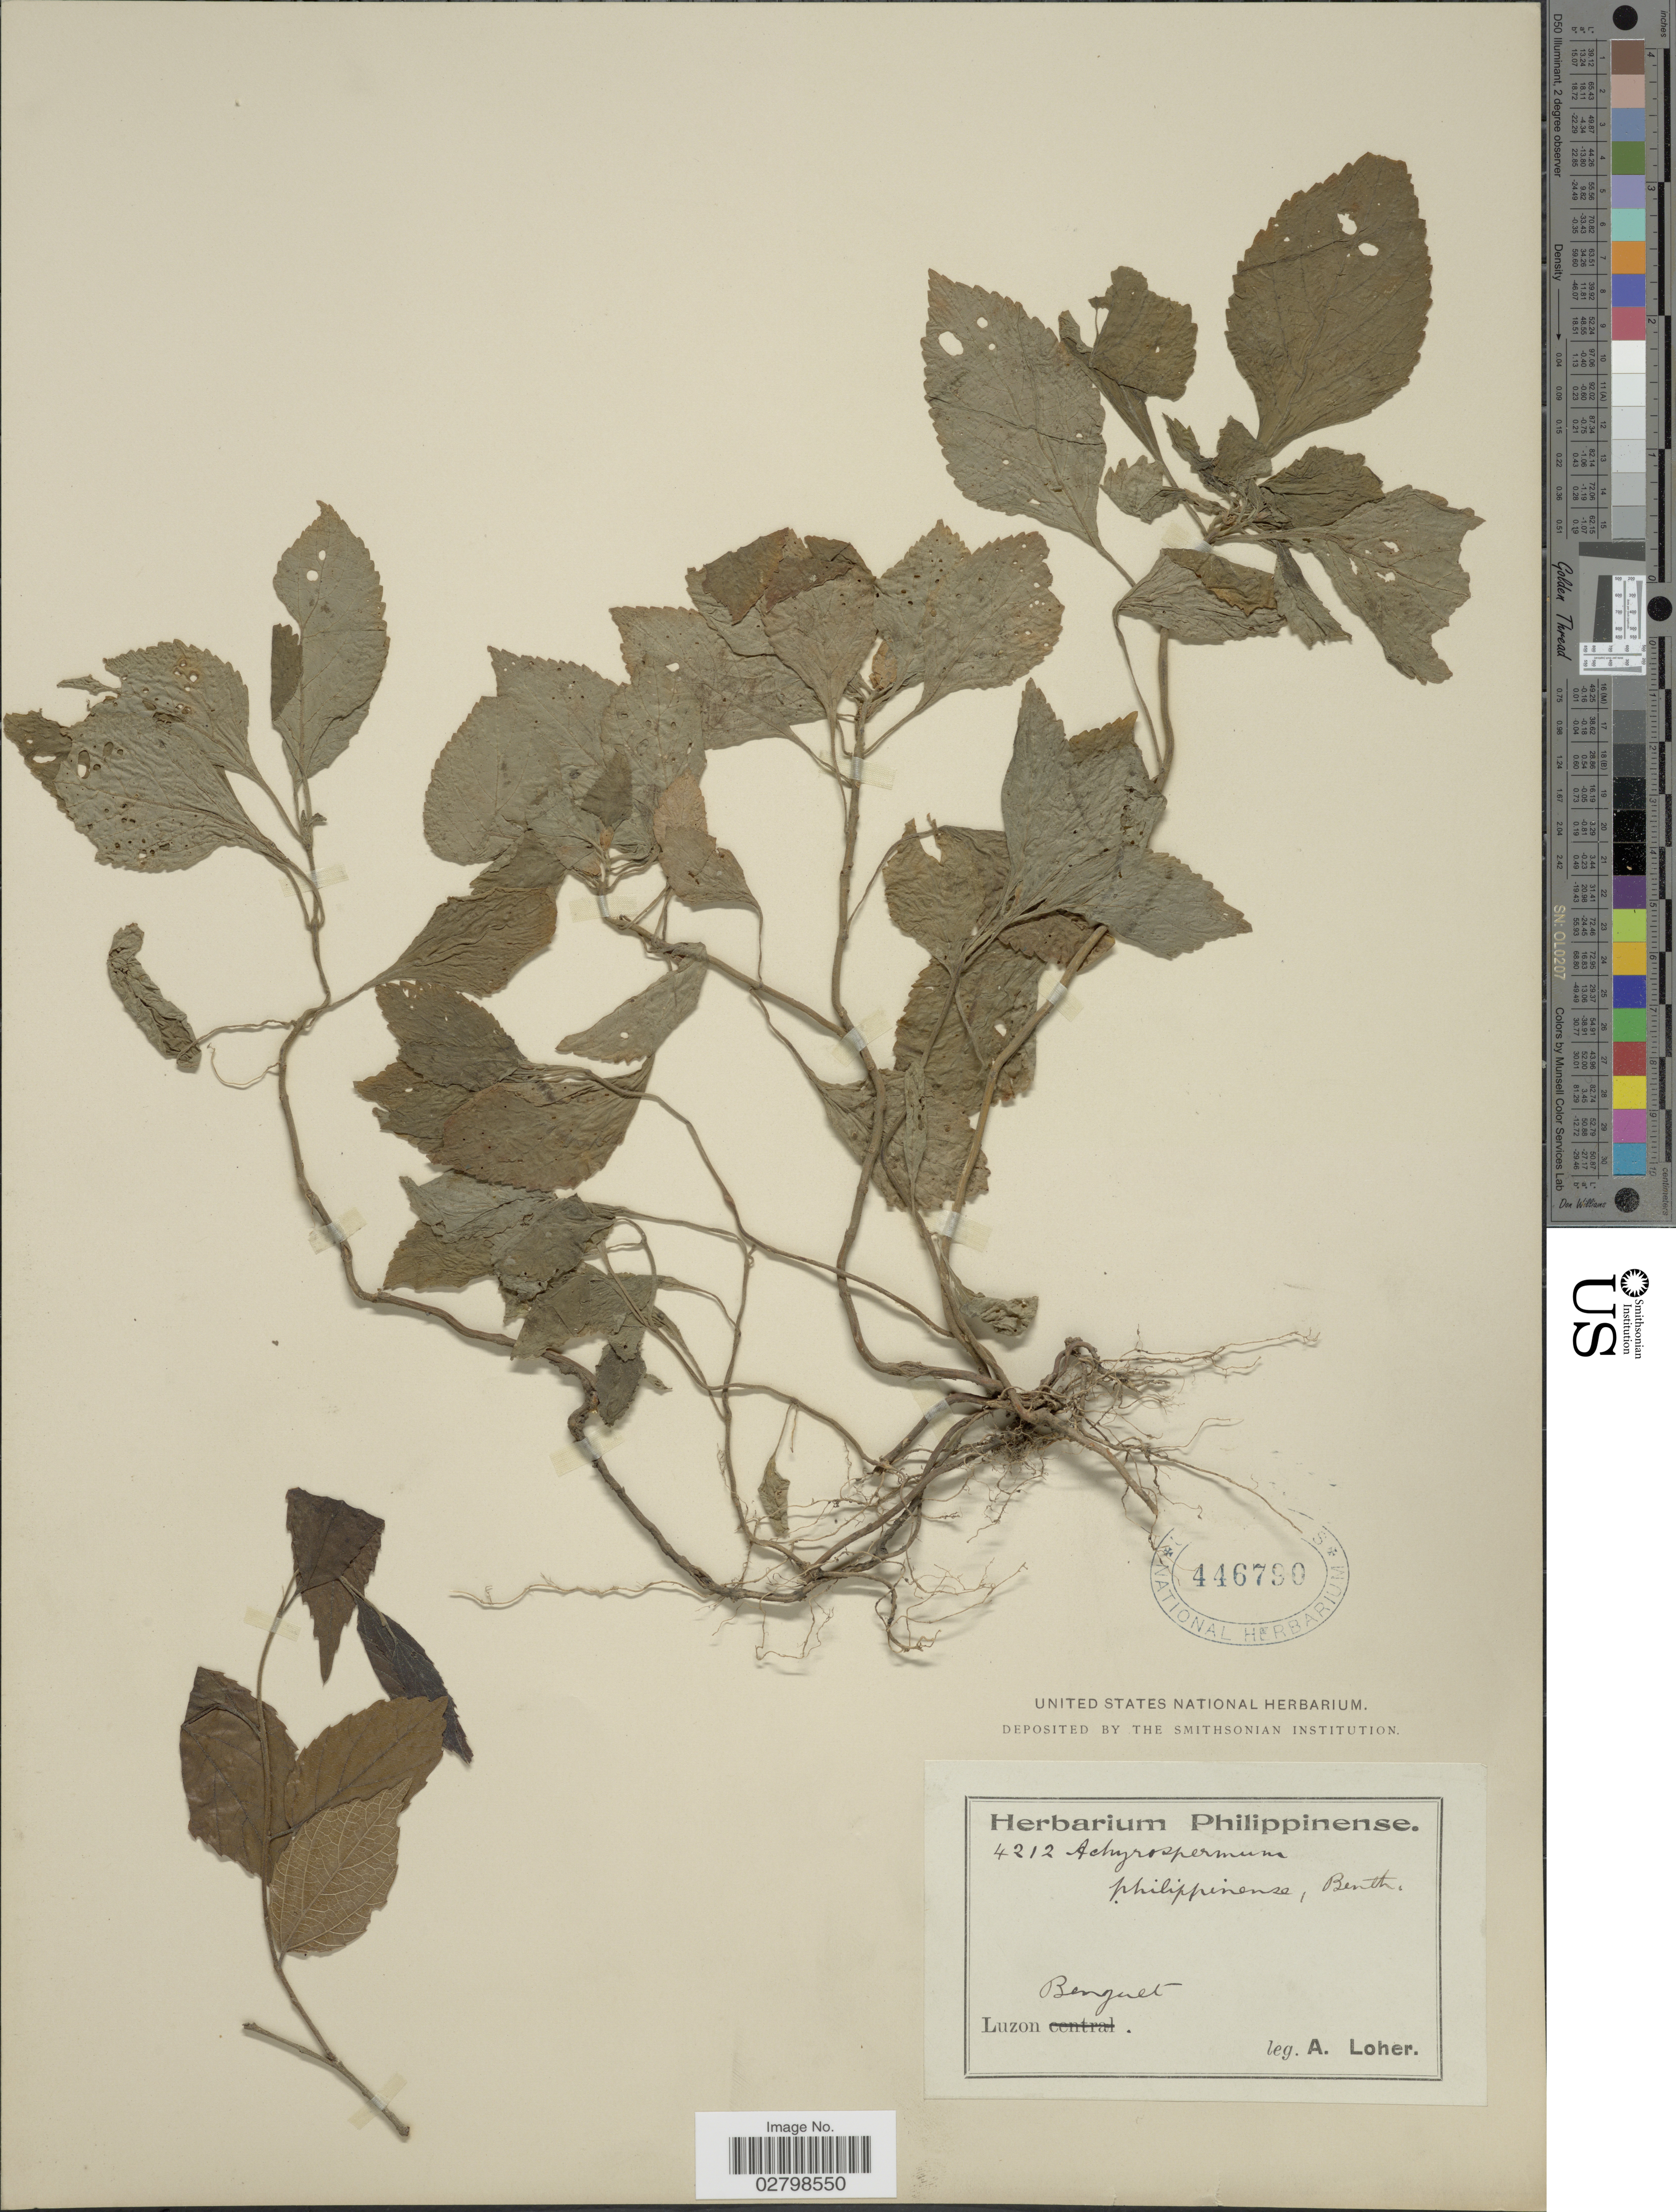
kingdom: Plantae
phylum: Tracheophyta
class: Magnoliopsida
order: Lamiales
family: Lamiaceae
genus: Achyrospermum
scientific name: Achyrospermum philippinense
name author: Benth.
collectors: A. Loher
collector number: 4212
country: Philippines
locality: Benguet.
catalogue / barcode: US 446790